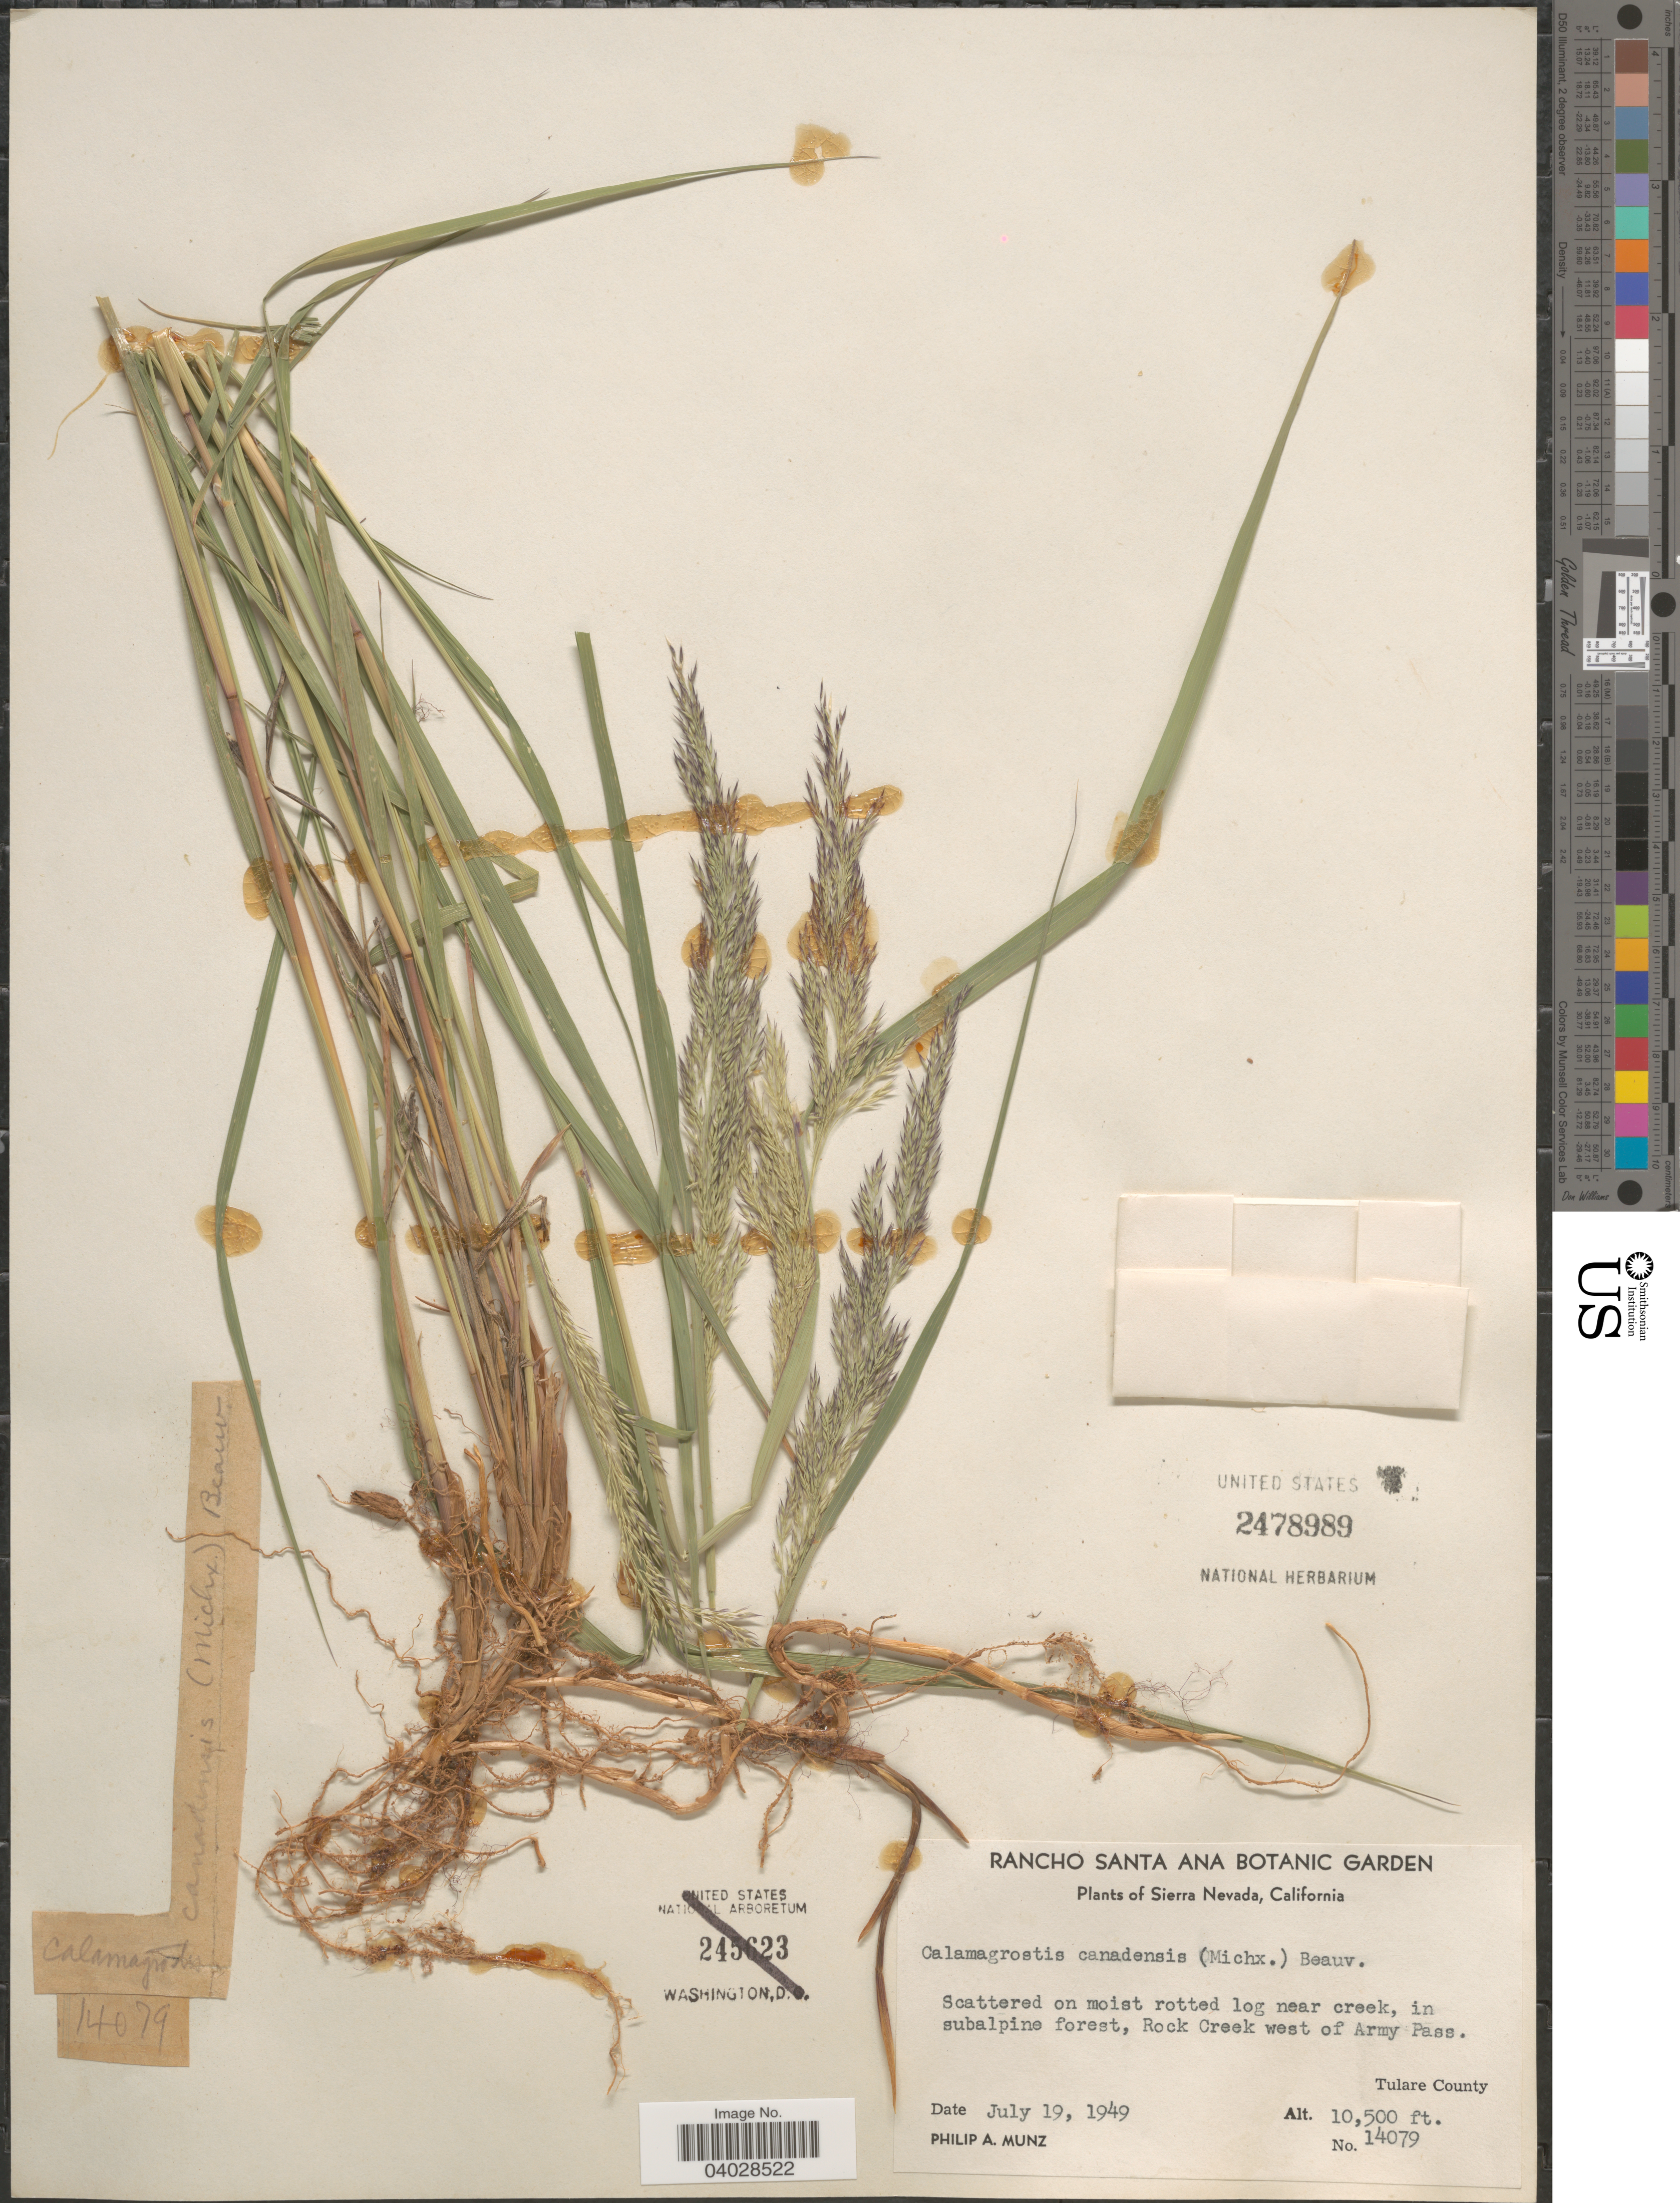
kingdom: Plantae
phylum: Tracheophyta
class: Liliopsida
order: Poales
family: Poaceae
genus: Calamagrostis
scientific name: Calamagrostis canadensis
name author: (Michx.) P. Beauv.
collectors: P. A. Munz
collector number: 14079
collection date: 1949-07-19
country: United States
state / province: California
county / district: Tulare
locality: Sierra Nevada. Rock Creek west of Army Pass. Tulare County.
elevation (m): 3200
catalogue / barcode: US 2478989